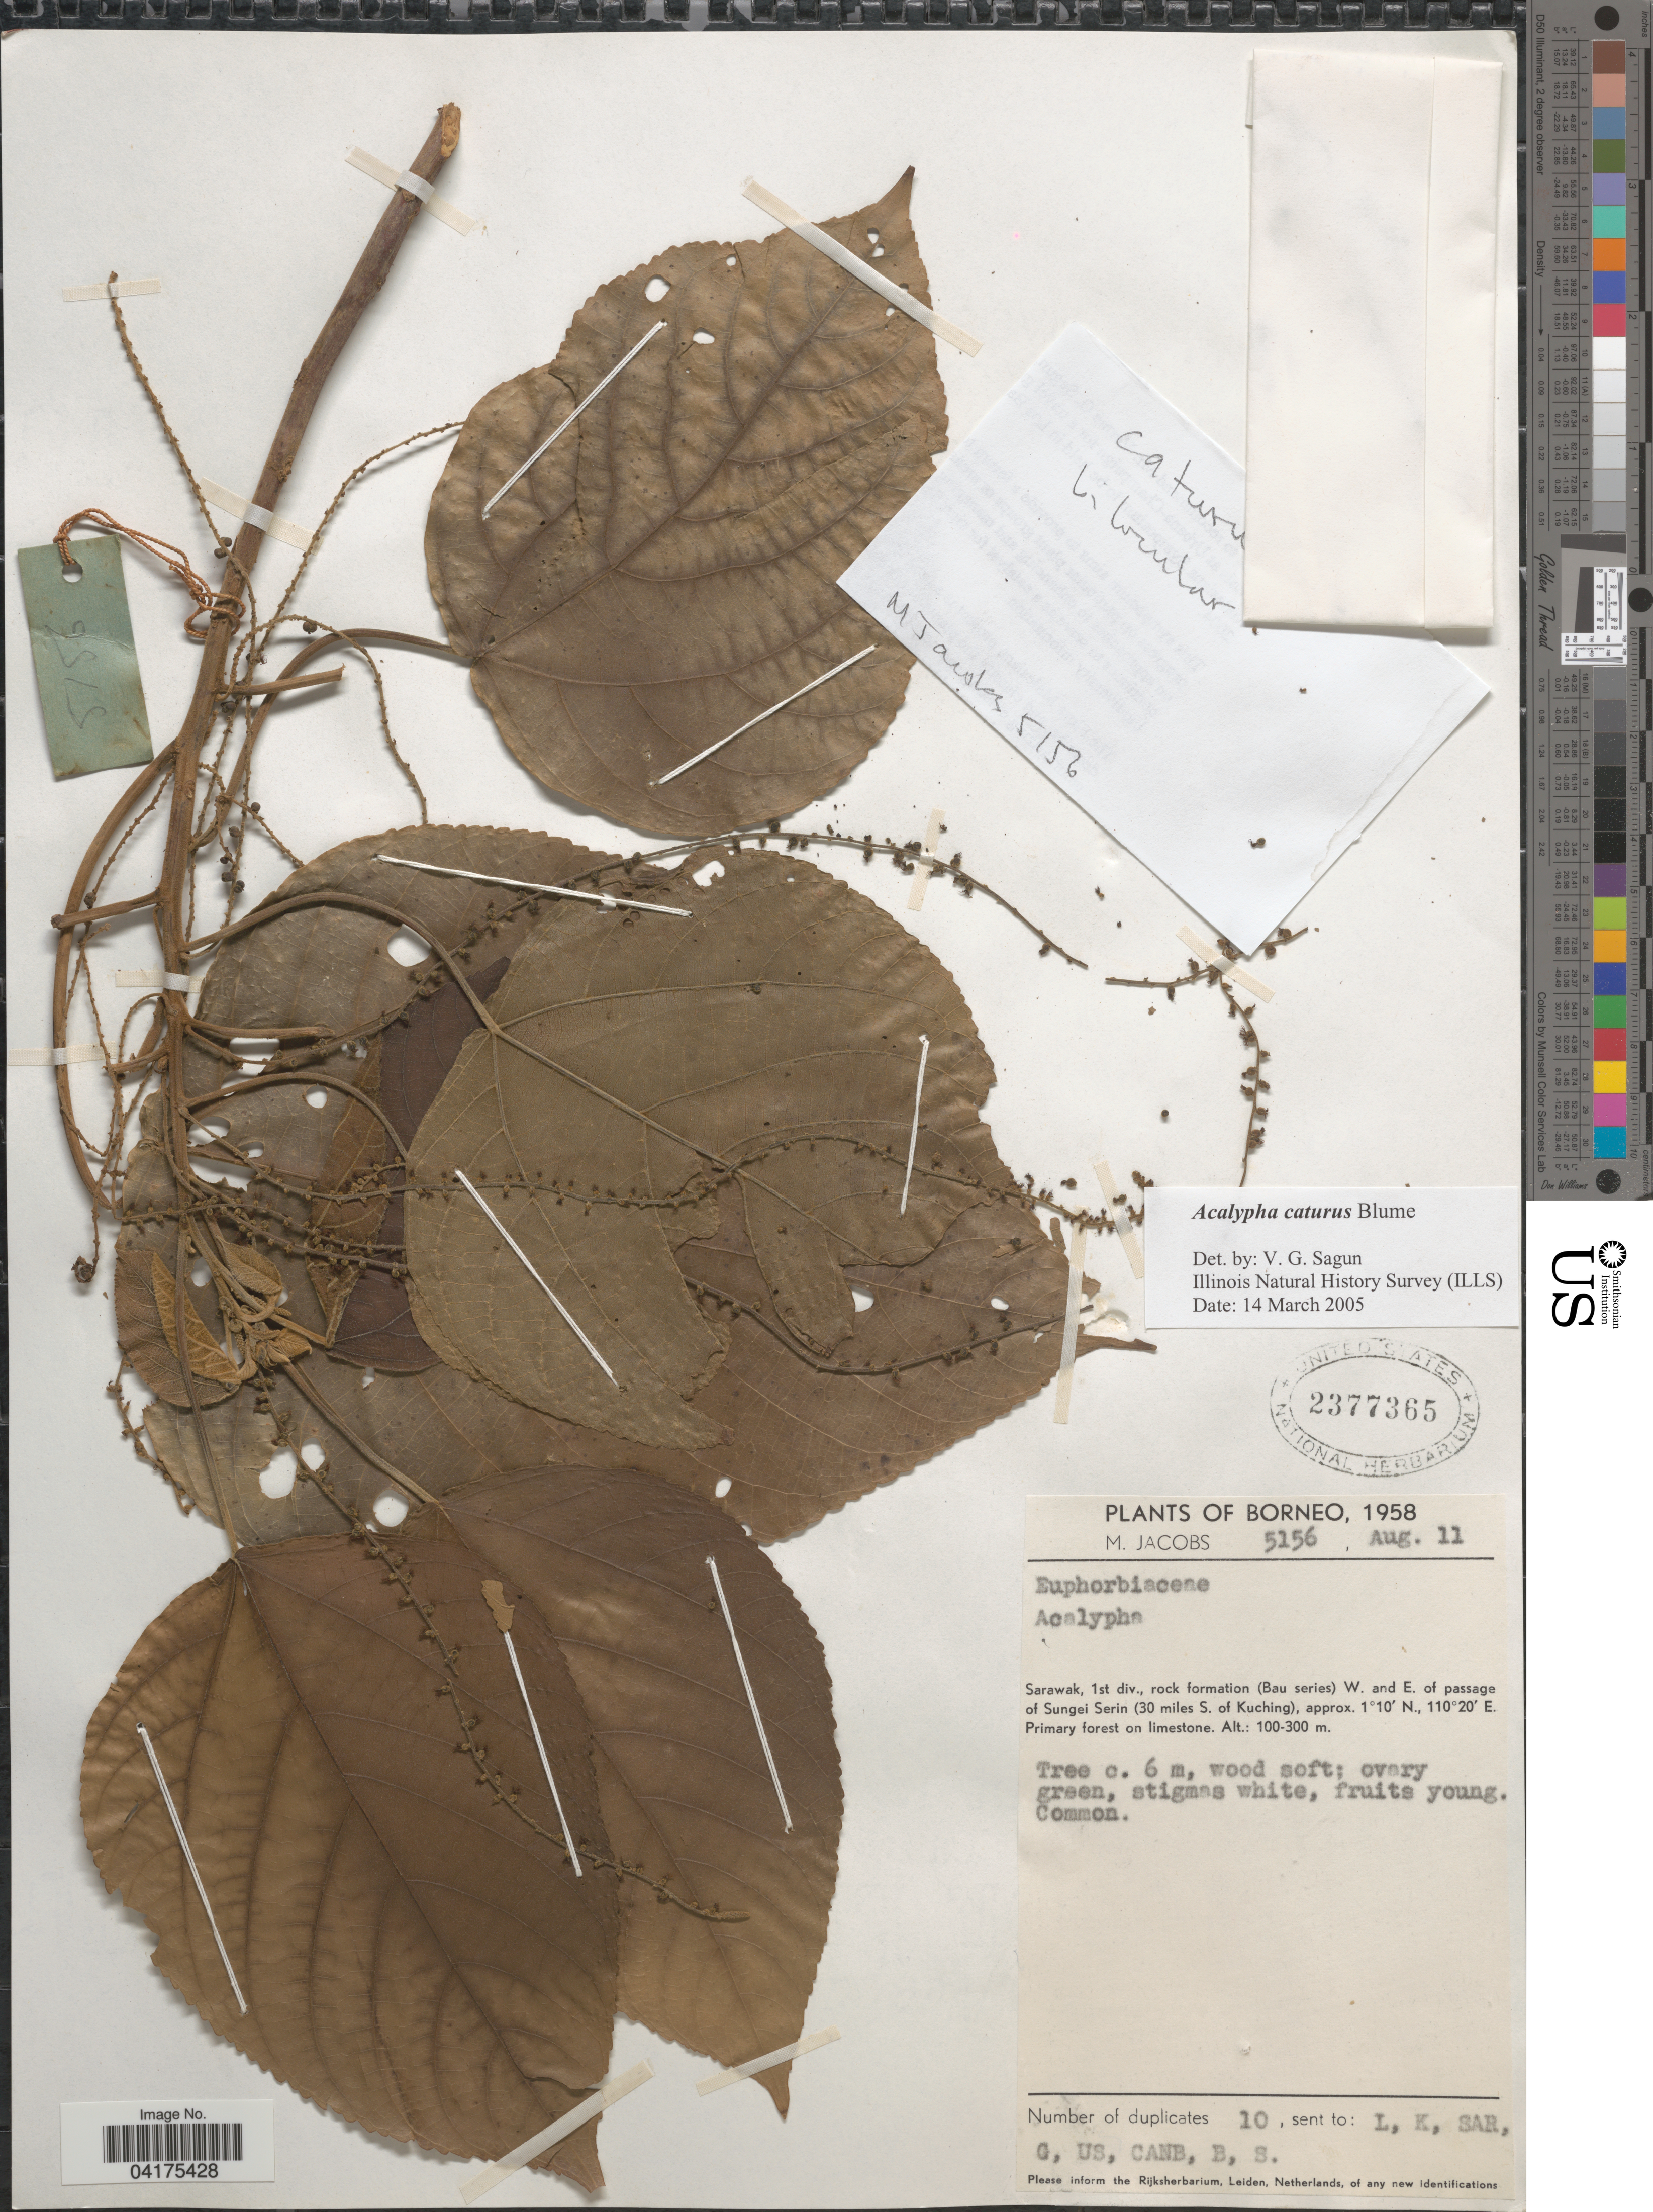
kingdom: Plantae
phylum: Tracheophyta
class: Magnoliopsida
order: Malpighiales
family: Euphorbiaceae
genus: Acalypha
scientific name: Acalypha caturus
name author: Blume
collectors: M. Jacobs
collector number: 5156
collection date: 1958-08-11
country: Malaysia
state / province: Sarawak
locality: Borneo. 1st div., rock formation (Bau series) W. and E. of passage of Sungei Serin (30 miles S. of Kuching).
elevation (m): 100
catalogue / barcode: US 2377365